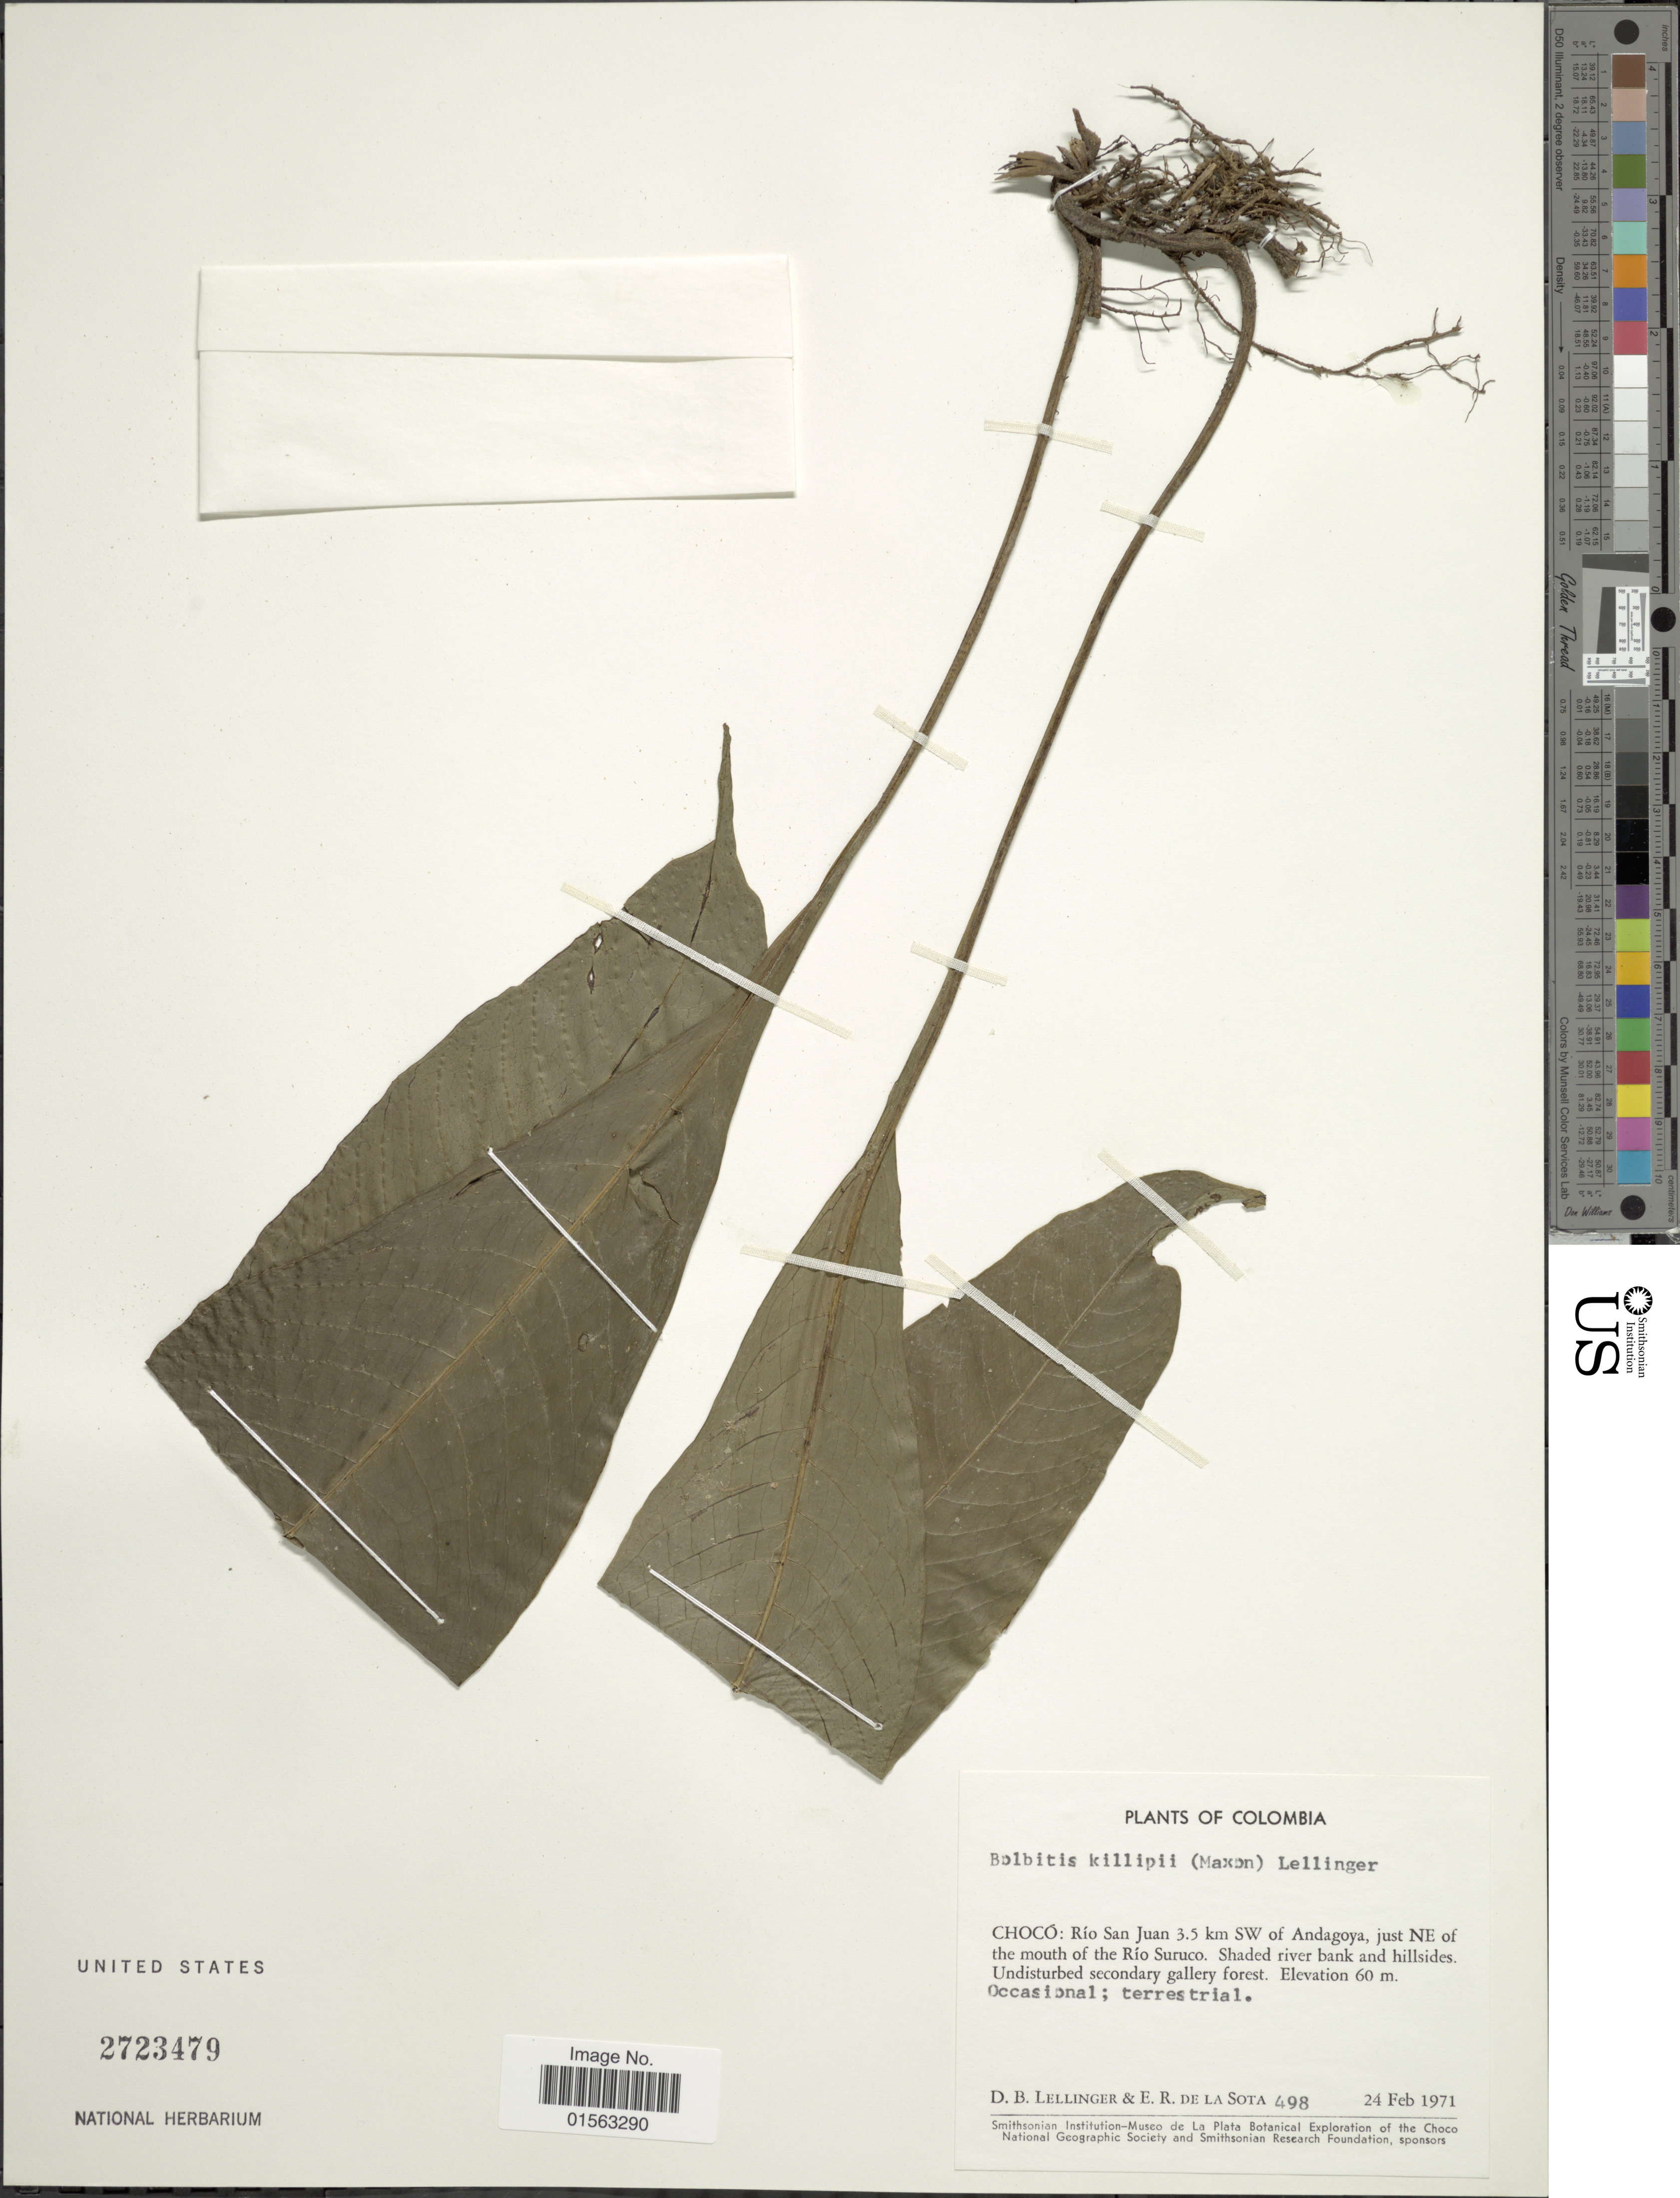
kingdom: Plantae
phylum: Tracheophyta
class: Polypodiopsida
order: Polypodiales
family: Dryopteridaceae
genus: Mickelia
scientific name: Mickelia nicotianifolia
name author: (Sw.) R.C. Moran et al.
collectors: D. B. Lellinger & E. R. de la Sota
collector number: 498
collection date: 1971-02-24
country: Colombia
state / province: Chocó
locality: Colombia, Río San Juan 3.5 km SW of Andagoyam just NE of the mouth of the Río Suruco, shaded river bank and hillsides, undisturbed secondary gallery forest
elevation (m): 60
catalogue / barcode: US 2723479